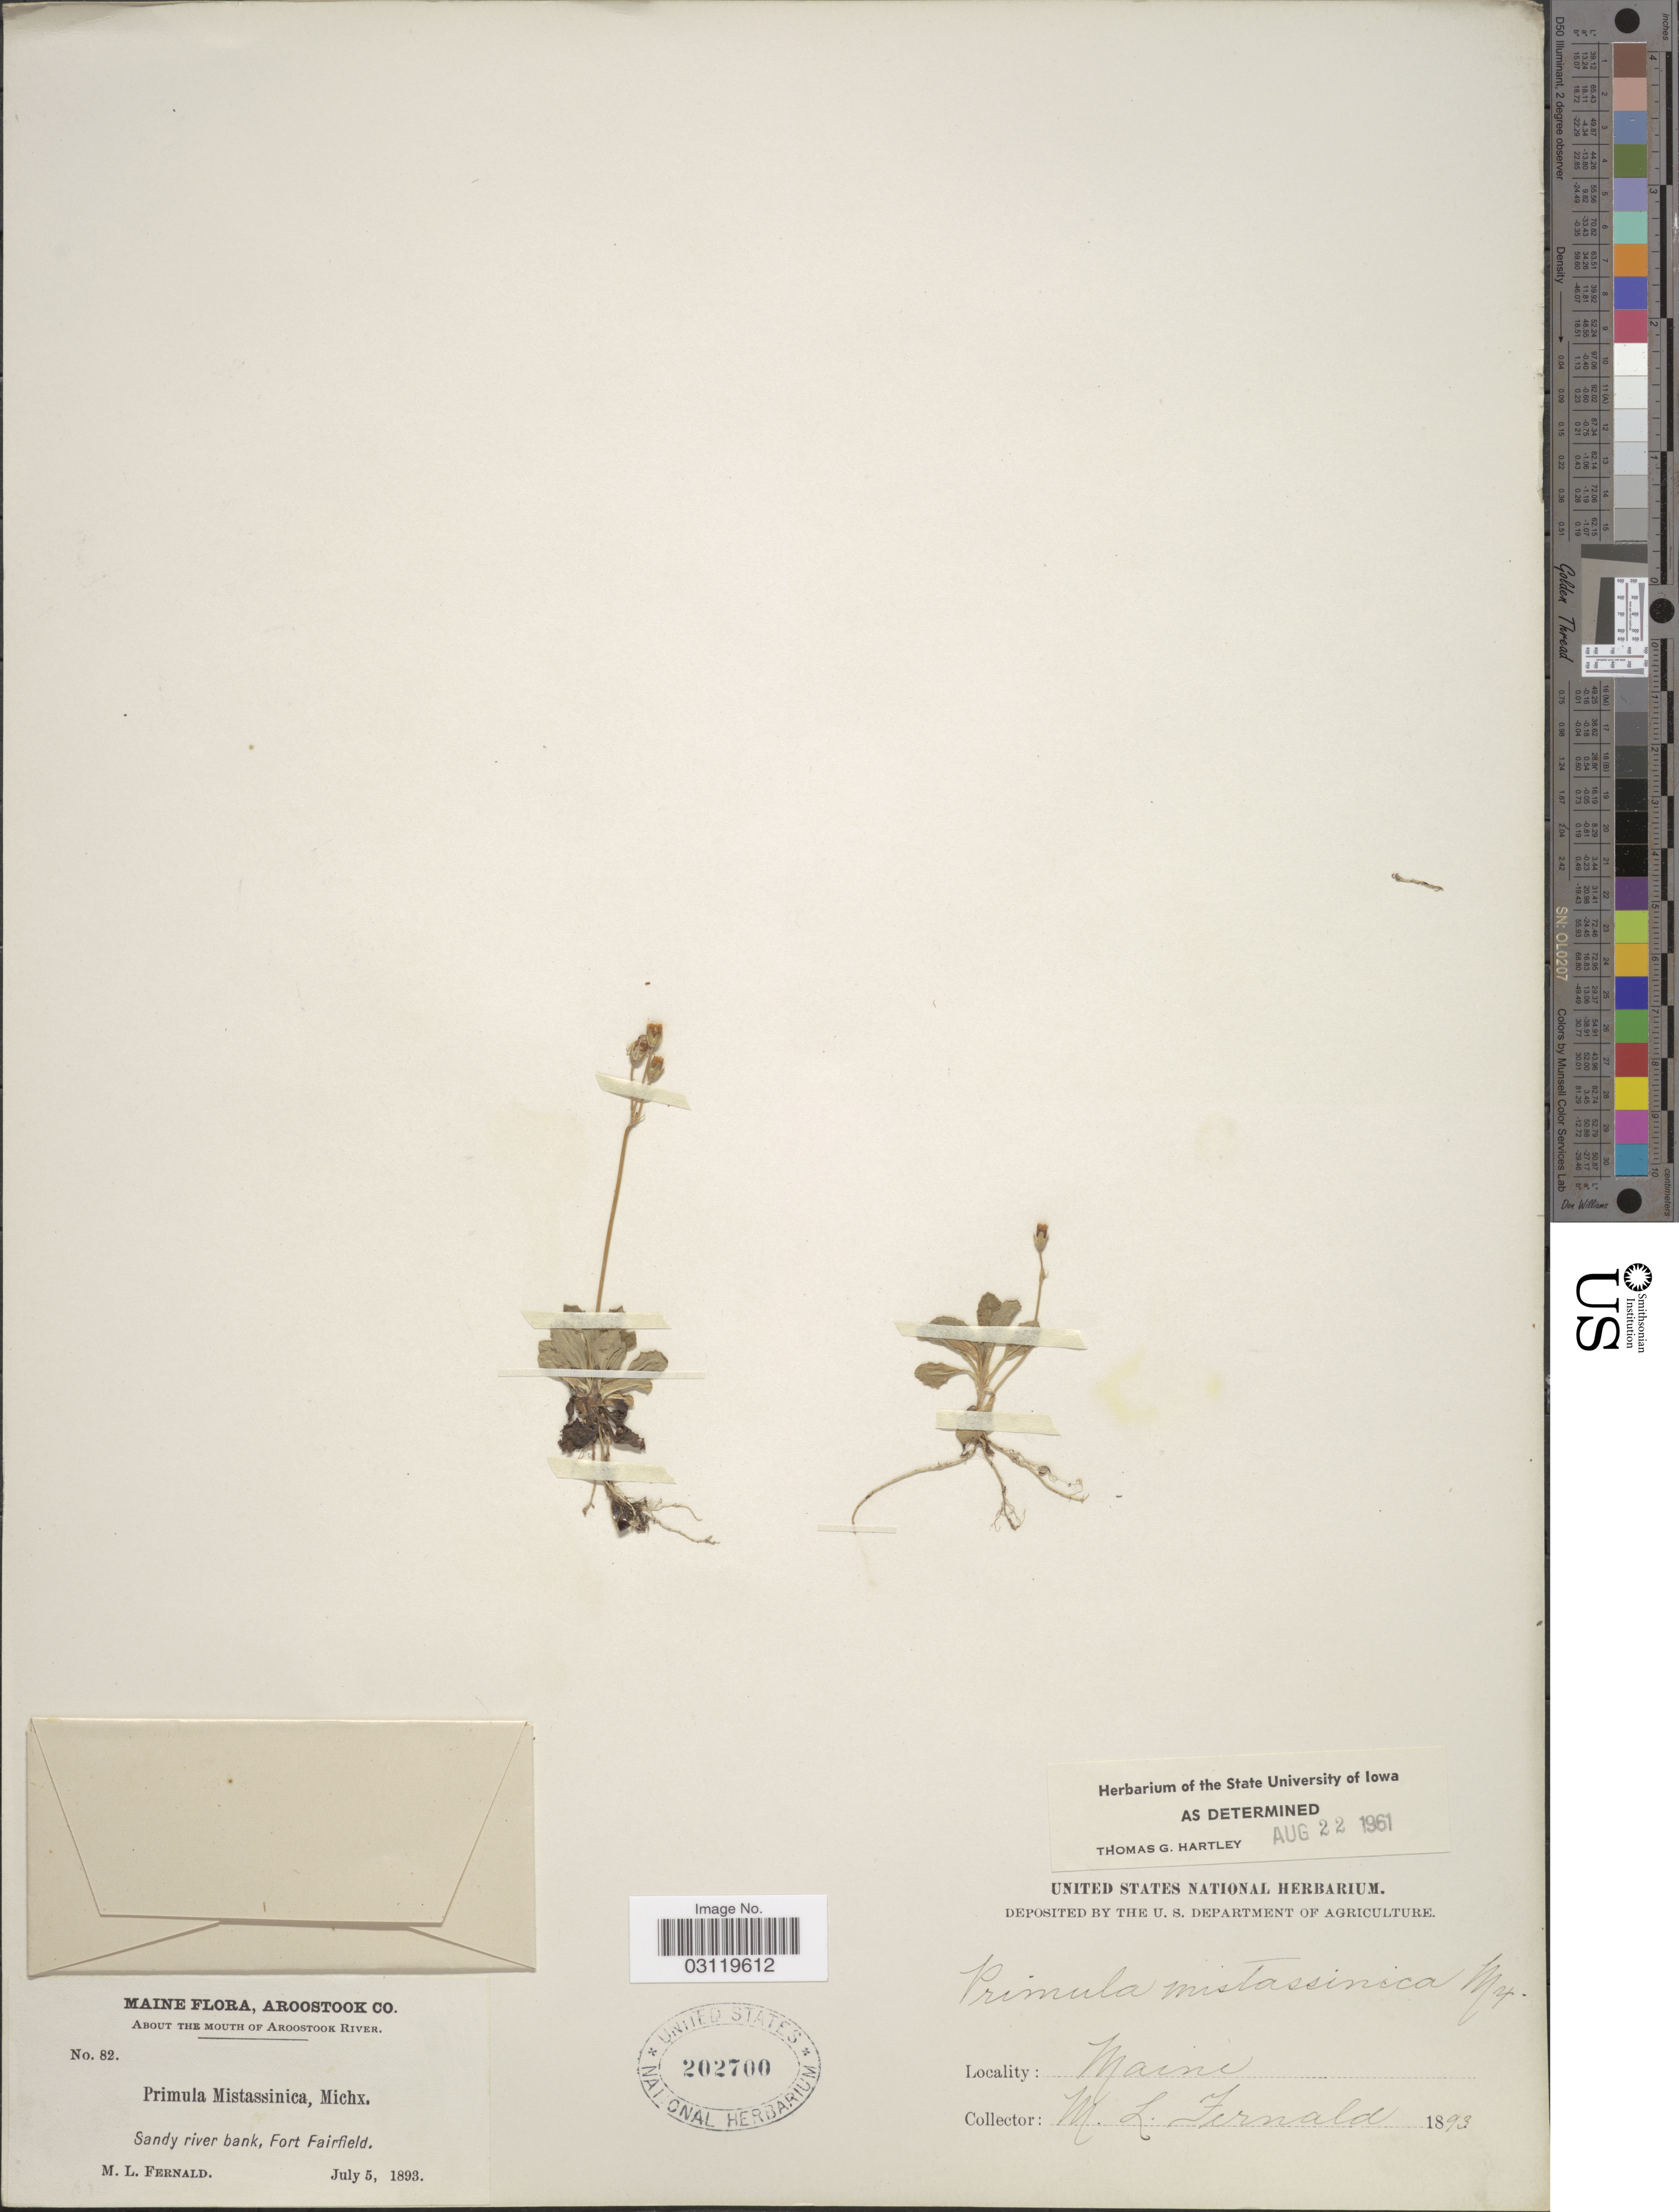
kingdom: Plantae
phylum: Tracheophyta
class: Magnoliopsida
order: Ericales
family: Primulaceae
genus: Primula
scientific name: Primula mistassinica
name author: Michx.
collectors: M. L. Fernald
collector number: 82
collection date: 1893-07-05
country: United States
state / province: Maine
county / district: Aroostook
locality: About the mouth of Aroostook River, Fort Fairfield.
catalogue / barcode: US 202700